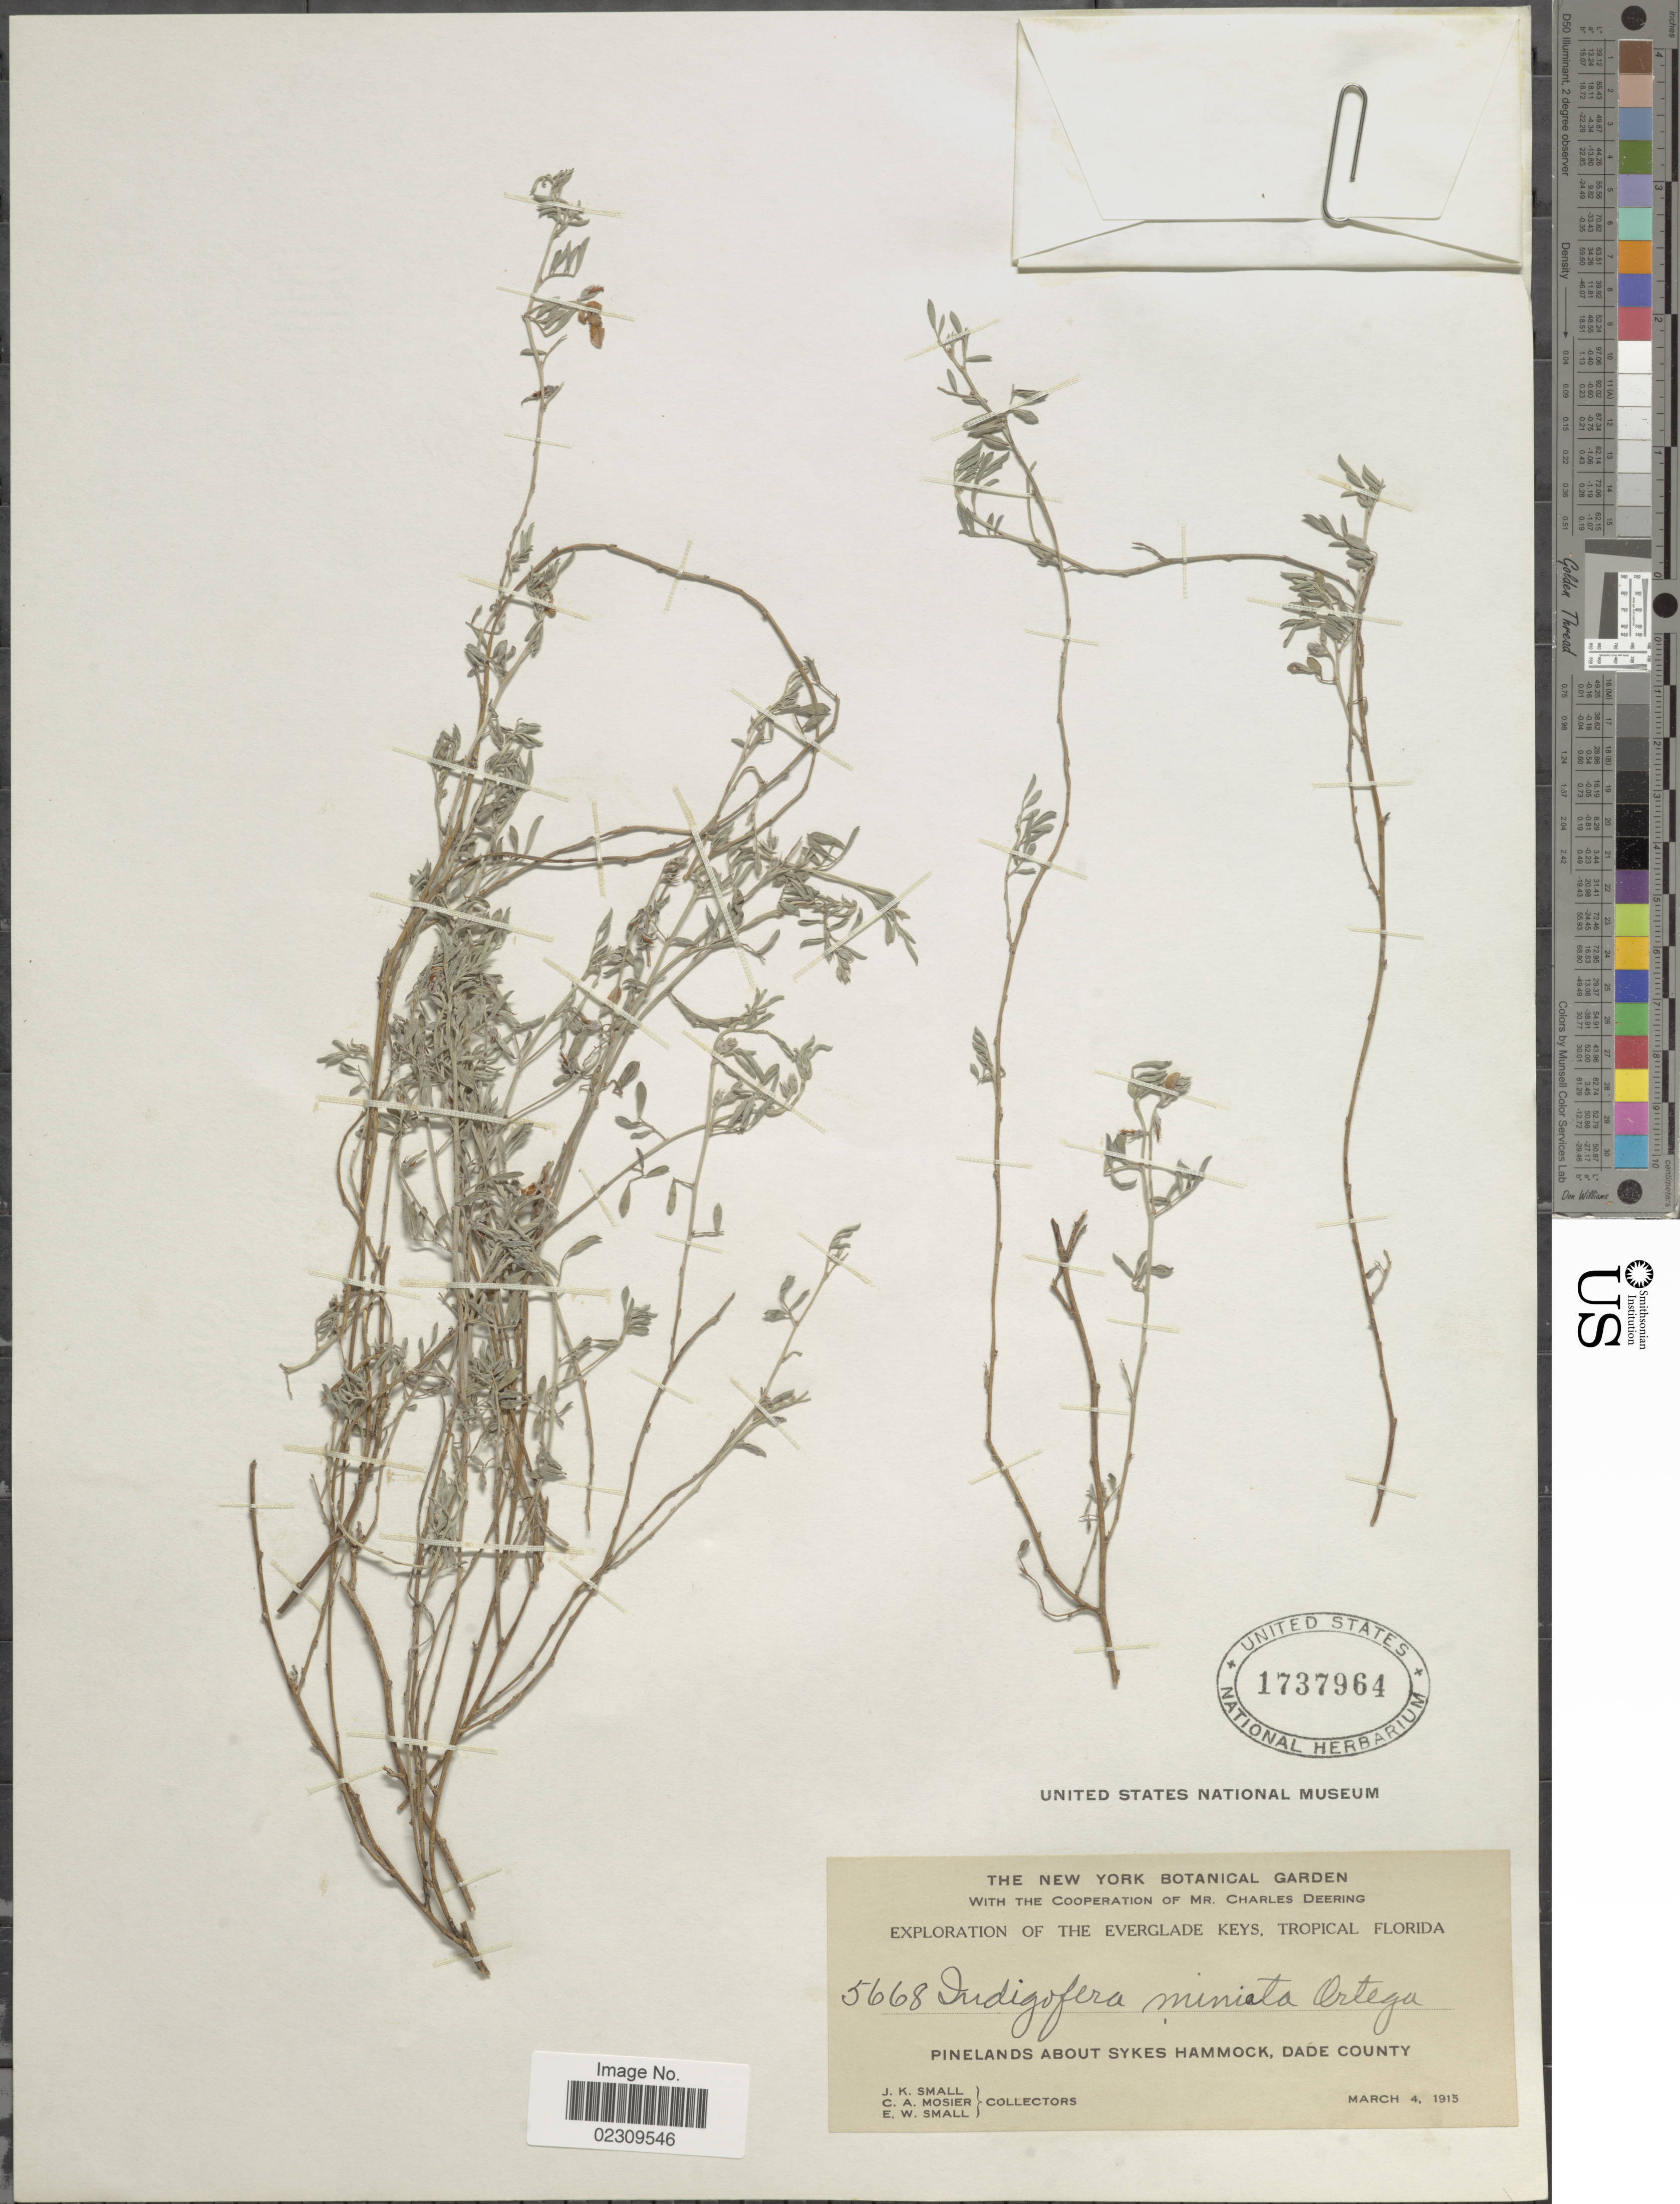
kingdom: Plantae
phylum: Tracheophyta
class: Magnoliopsida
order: Fabales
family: Fabaceae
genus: Indigofera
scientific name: Indigofera miniata var. leptosepala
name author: Ortega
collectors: J. K. Small, C. A. Mosier & E. W. Small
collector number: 5668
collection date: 1915-03-04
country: United States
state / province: Florida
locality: The Everglade Keys, Tropical Florida. Pinelands about Sykes Hammock, Dade County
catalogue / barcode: US 1737964